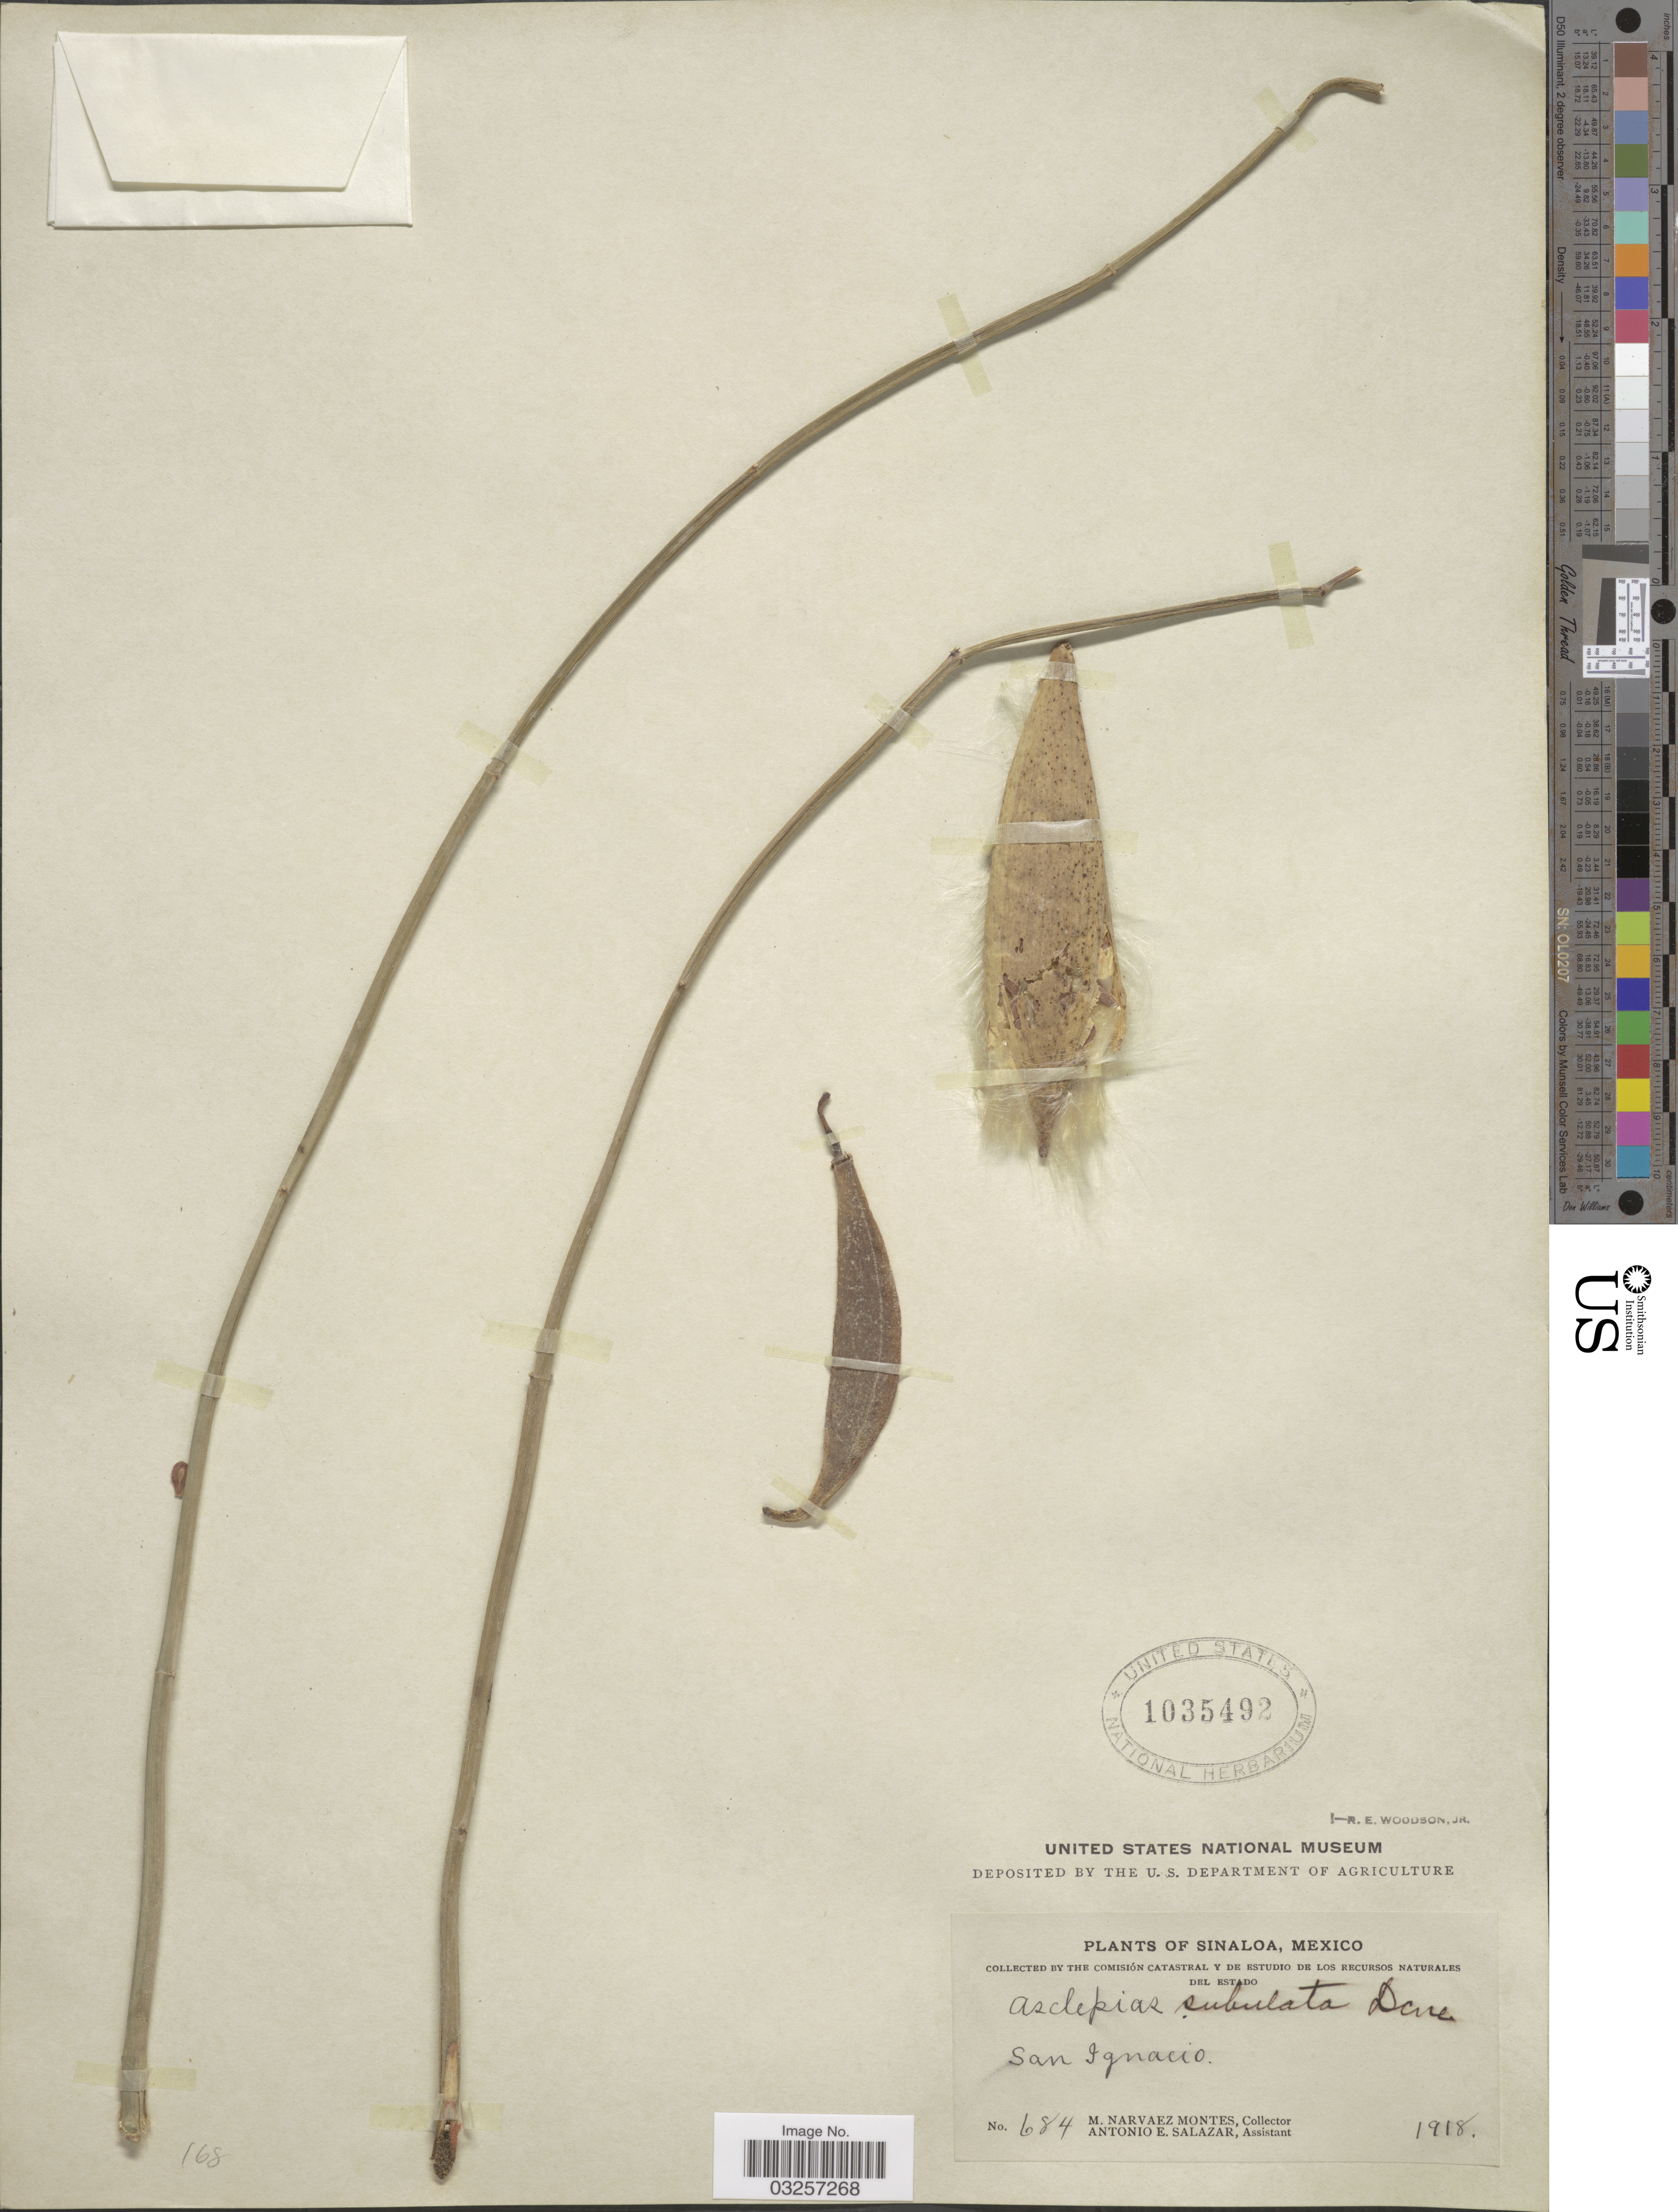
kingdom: Plantae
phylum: Tracheophyta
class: Magnoliopsida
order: Gentianales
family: Apocynaceae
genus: Asclepias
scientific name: Asclepias subulata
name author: Decne.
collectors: M. Narvaez-Montes & A. E. Salazar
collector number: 684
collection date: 1918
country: Mexico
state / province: Sinaloa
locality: San Ignacio.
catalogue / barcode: US 1035492